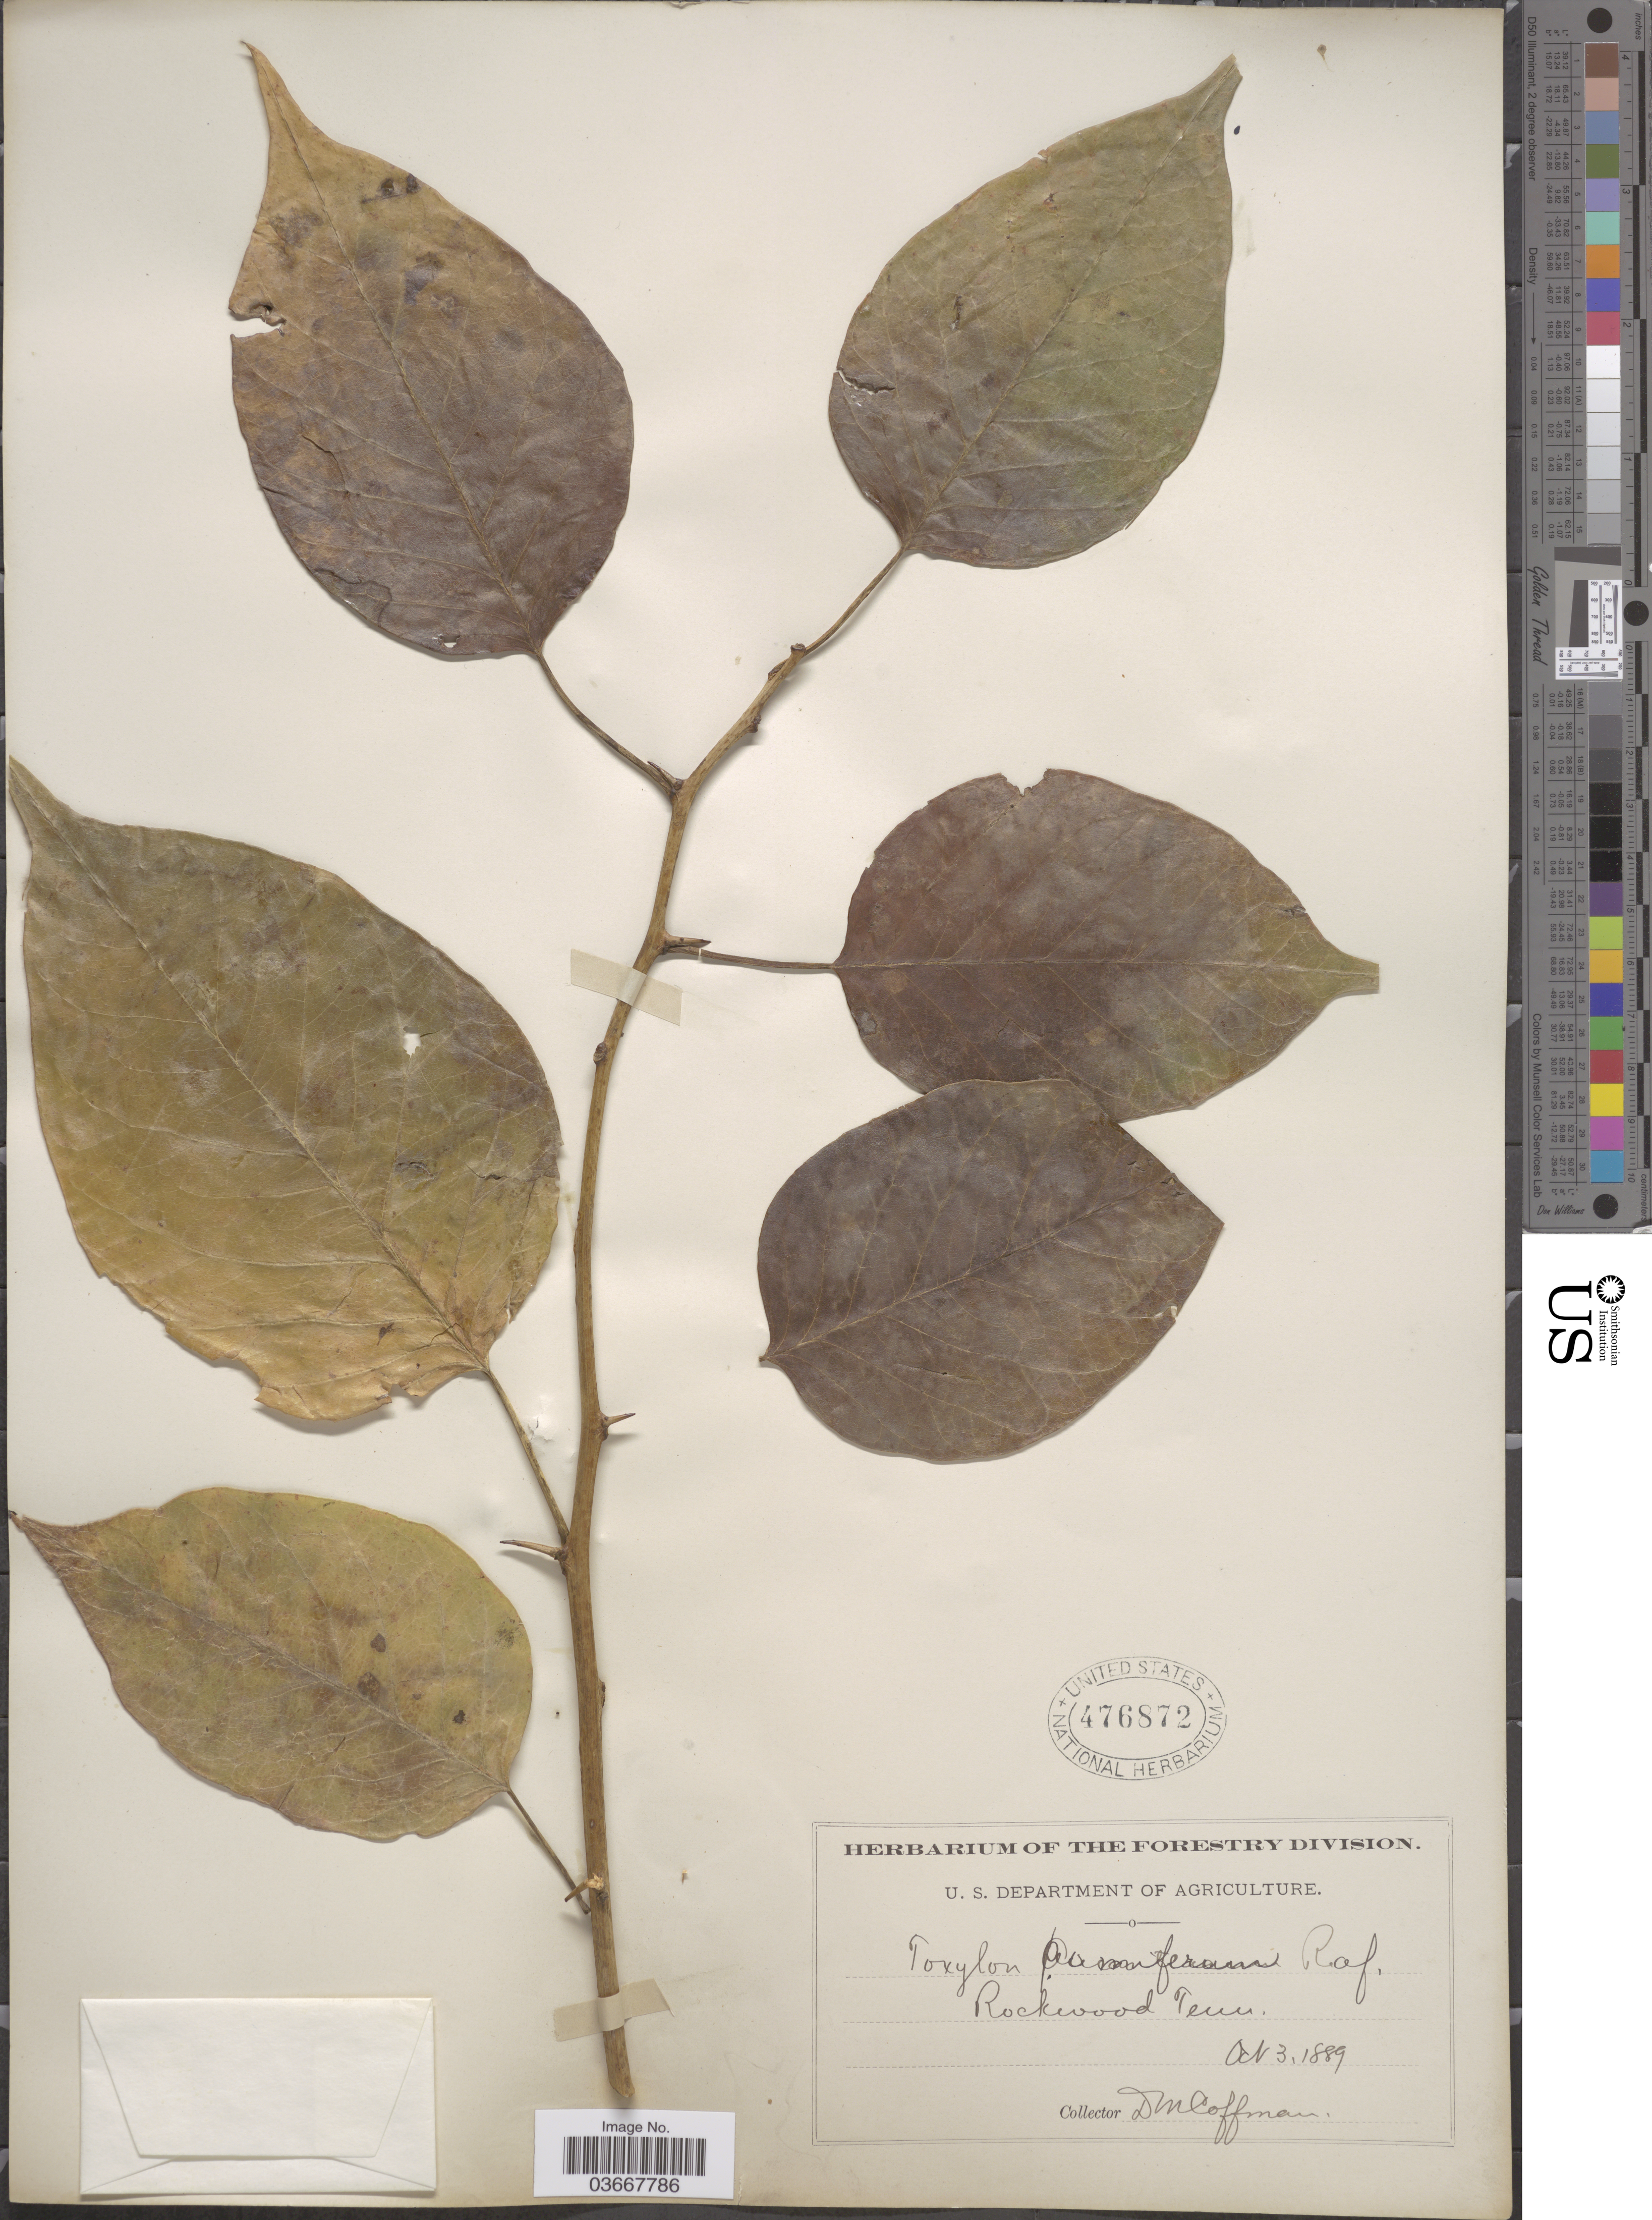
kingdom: Plantae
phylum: Tracheophyta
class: Magnoliopsida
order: Rosales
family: Moraceae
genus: Maclura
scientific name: Maclura pomifera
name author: (Raf.) C.K. Schneid.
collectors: D. M. Coffman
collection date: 1889-10-03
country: United States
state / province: Tennessee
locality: Rockwood.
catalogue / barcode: US 476872